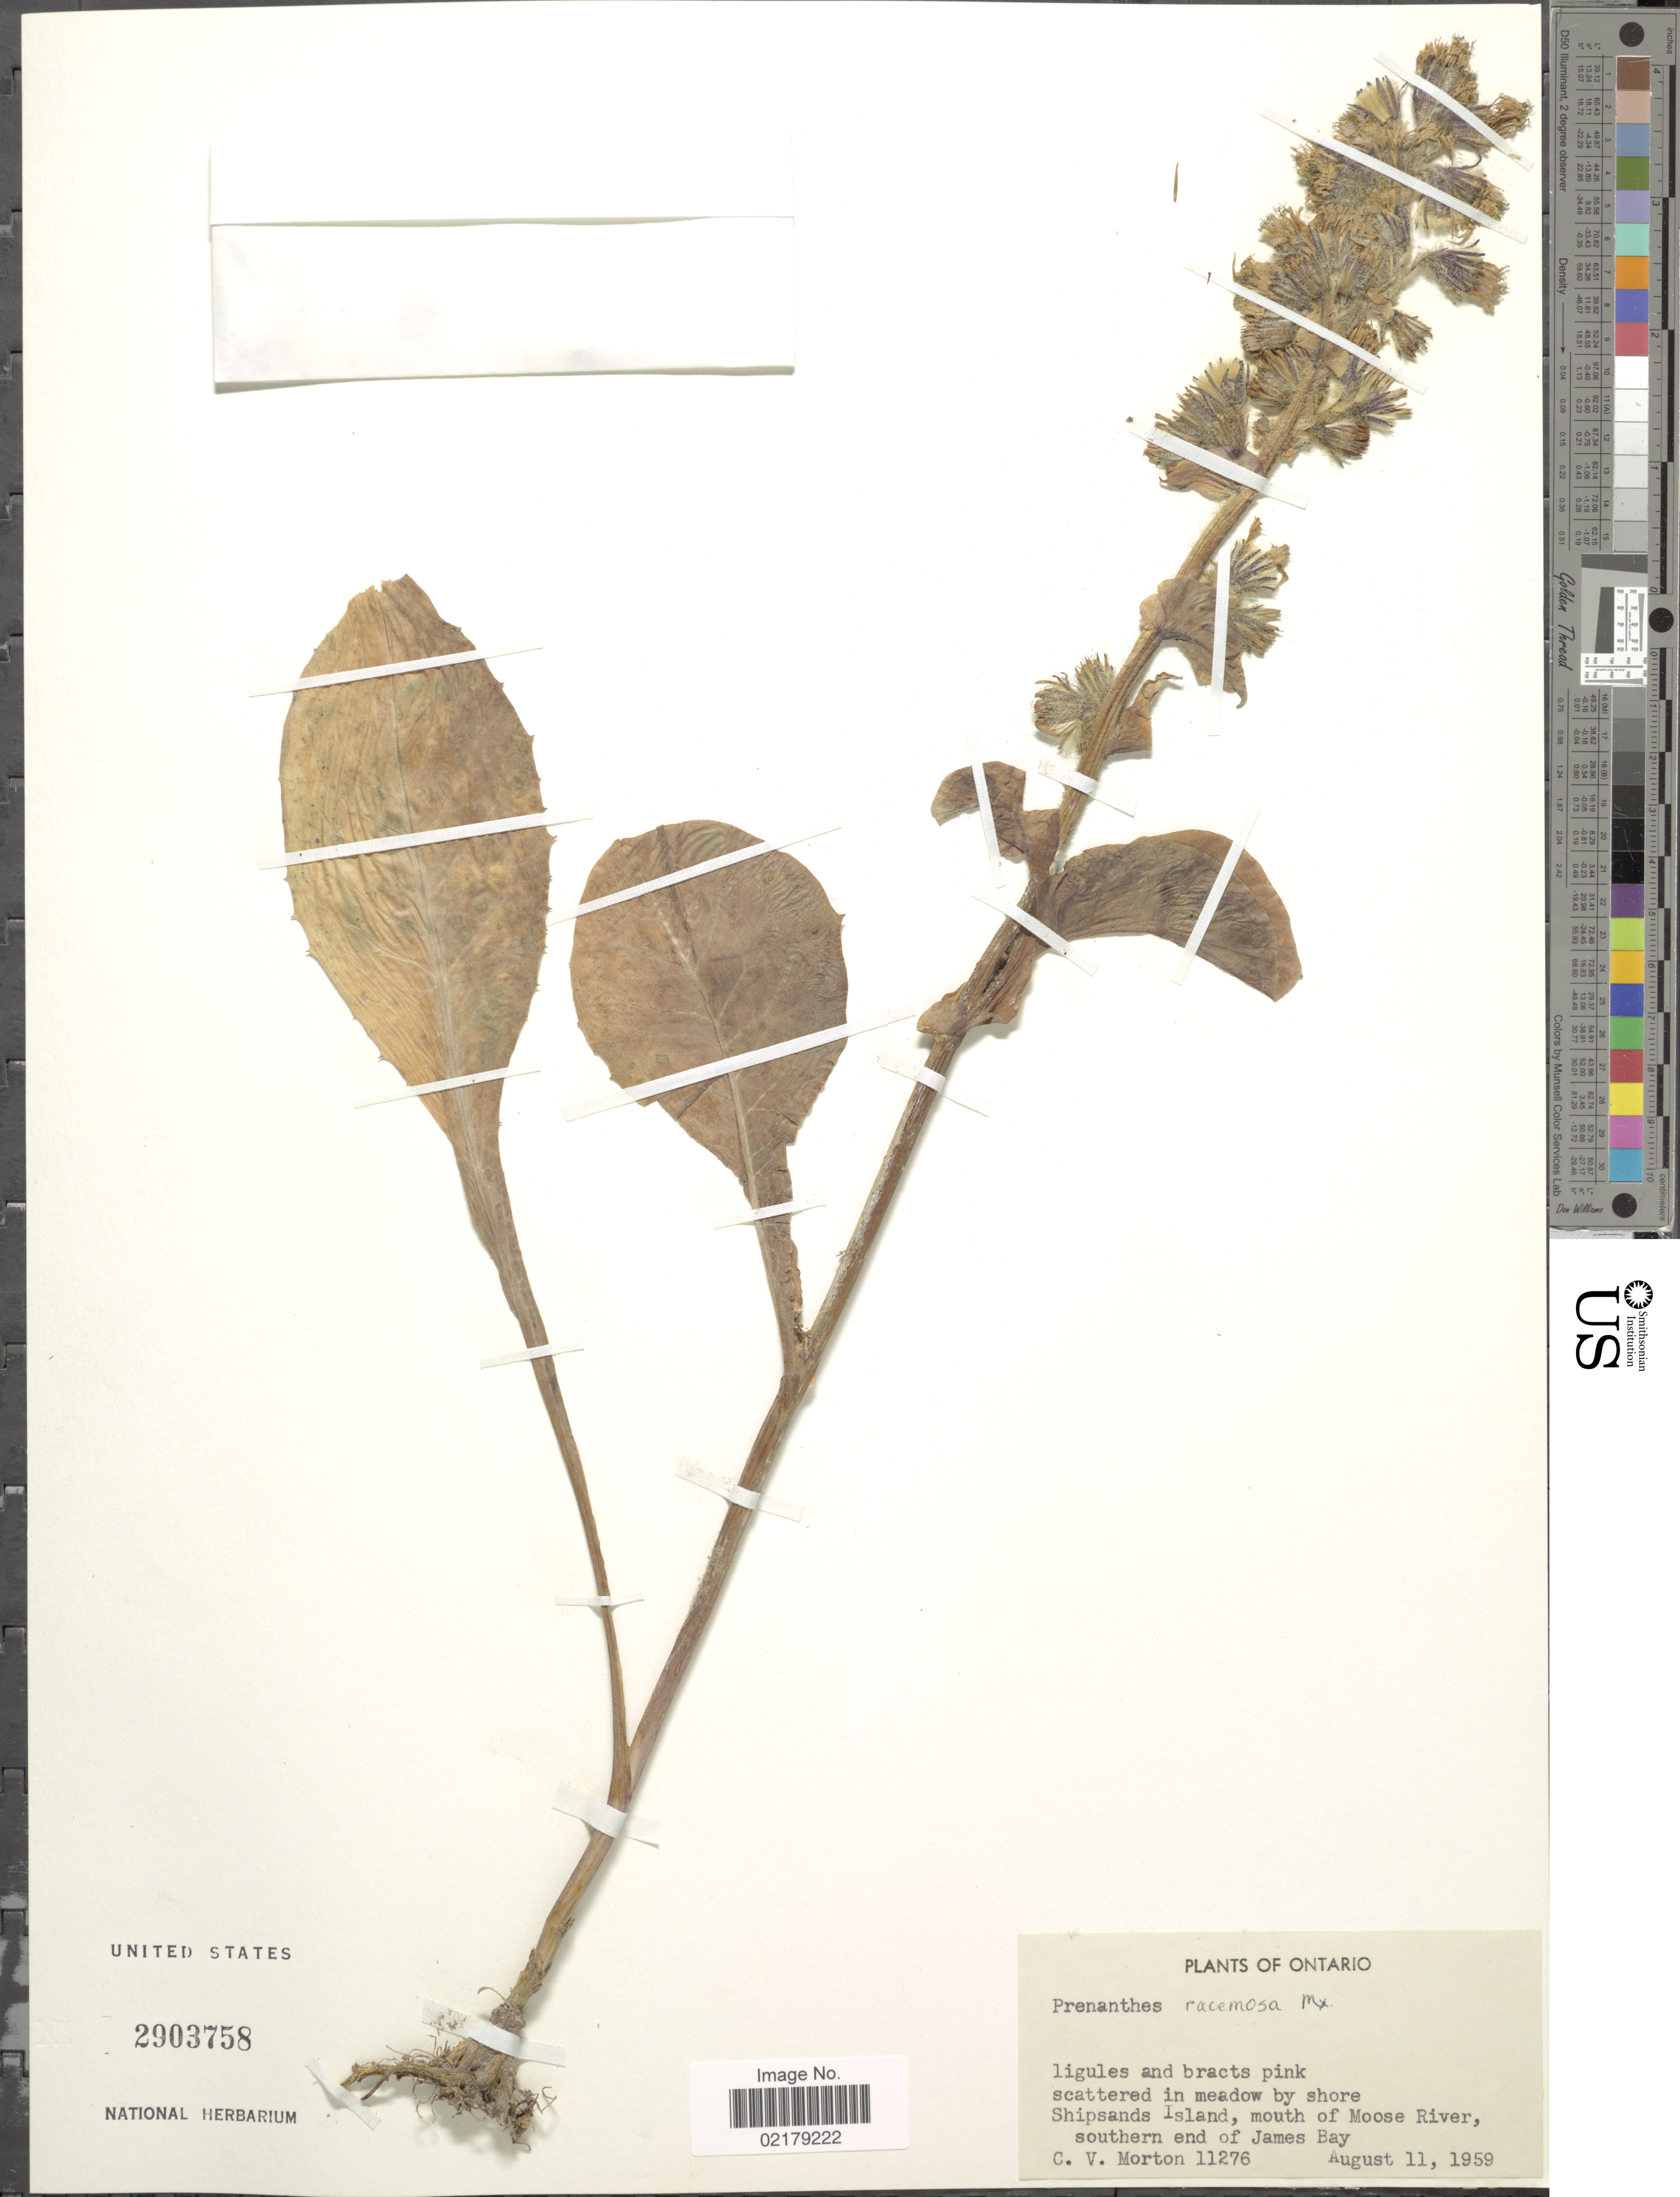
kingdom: Plantae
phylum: Tracheophyta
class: Magnoliopsida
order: Asterales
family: Asteraceae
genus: Nabalus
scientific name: Nabalus racemosus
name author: (Michx.) Hook.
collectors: C. V. Morton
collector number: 11276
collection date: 1959-08-11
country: Canada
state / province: Ontario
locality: Scattered in meadow by shore Shipsands Island, mouth of Moose River, southern end of James Bay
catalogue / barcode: US 2903758